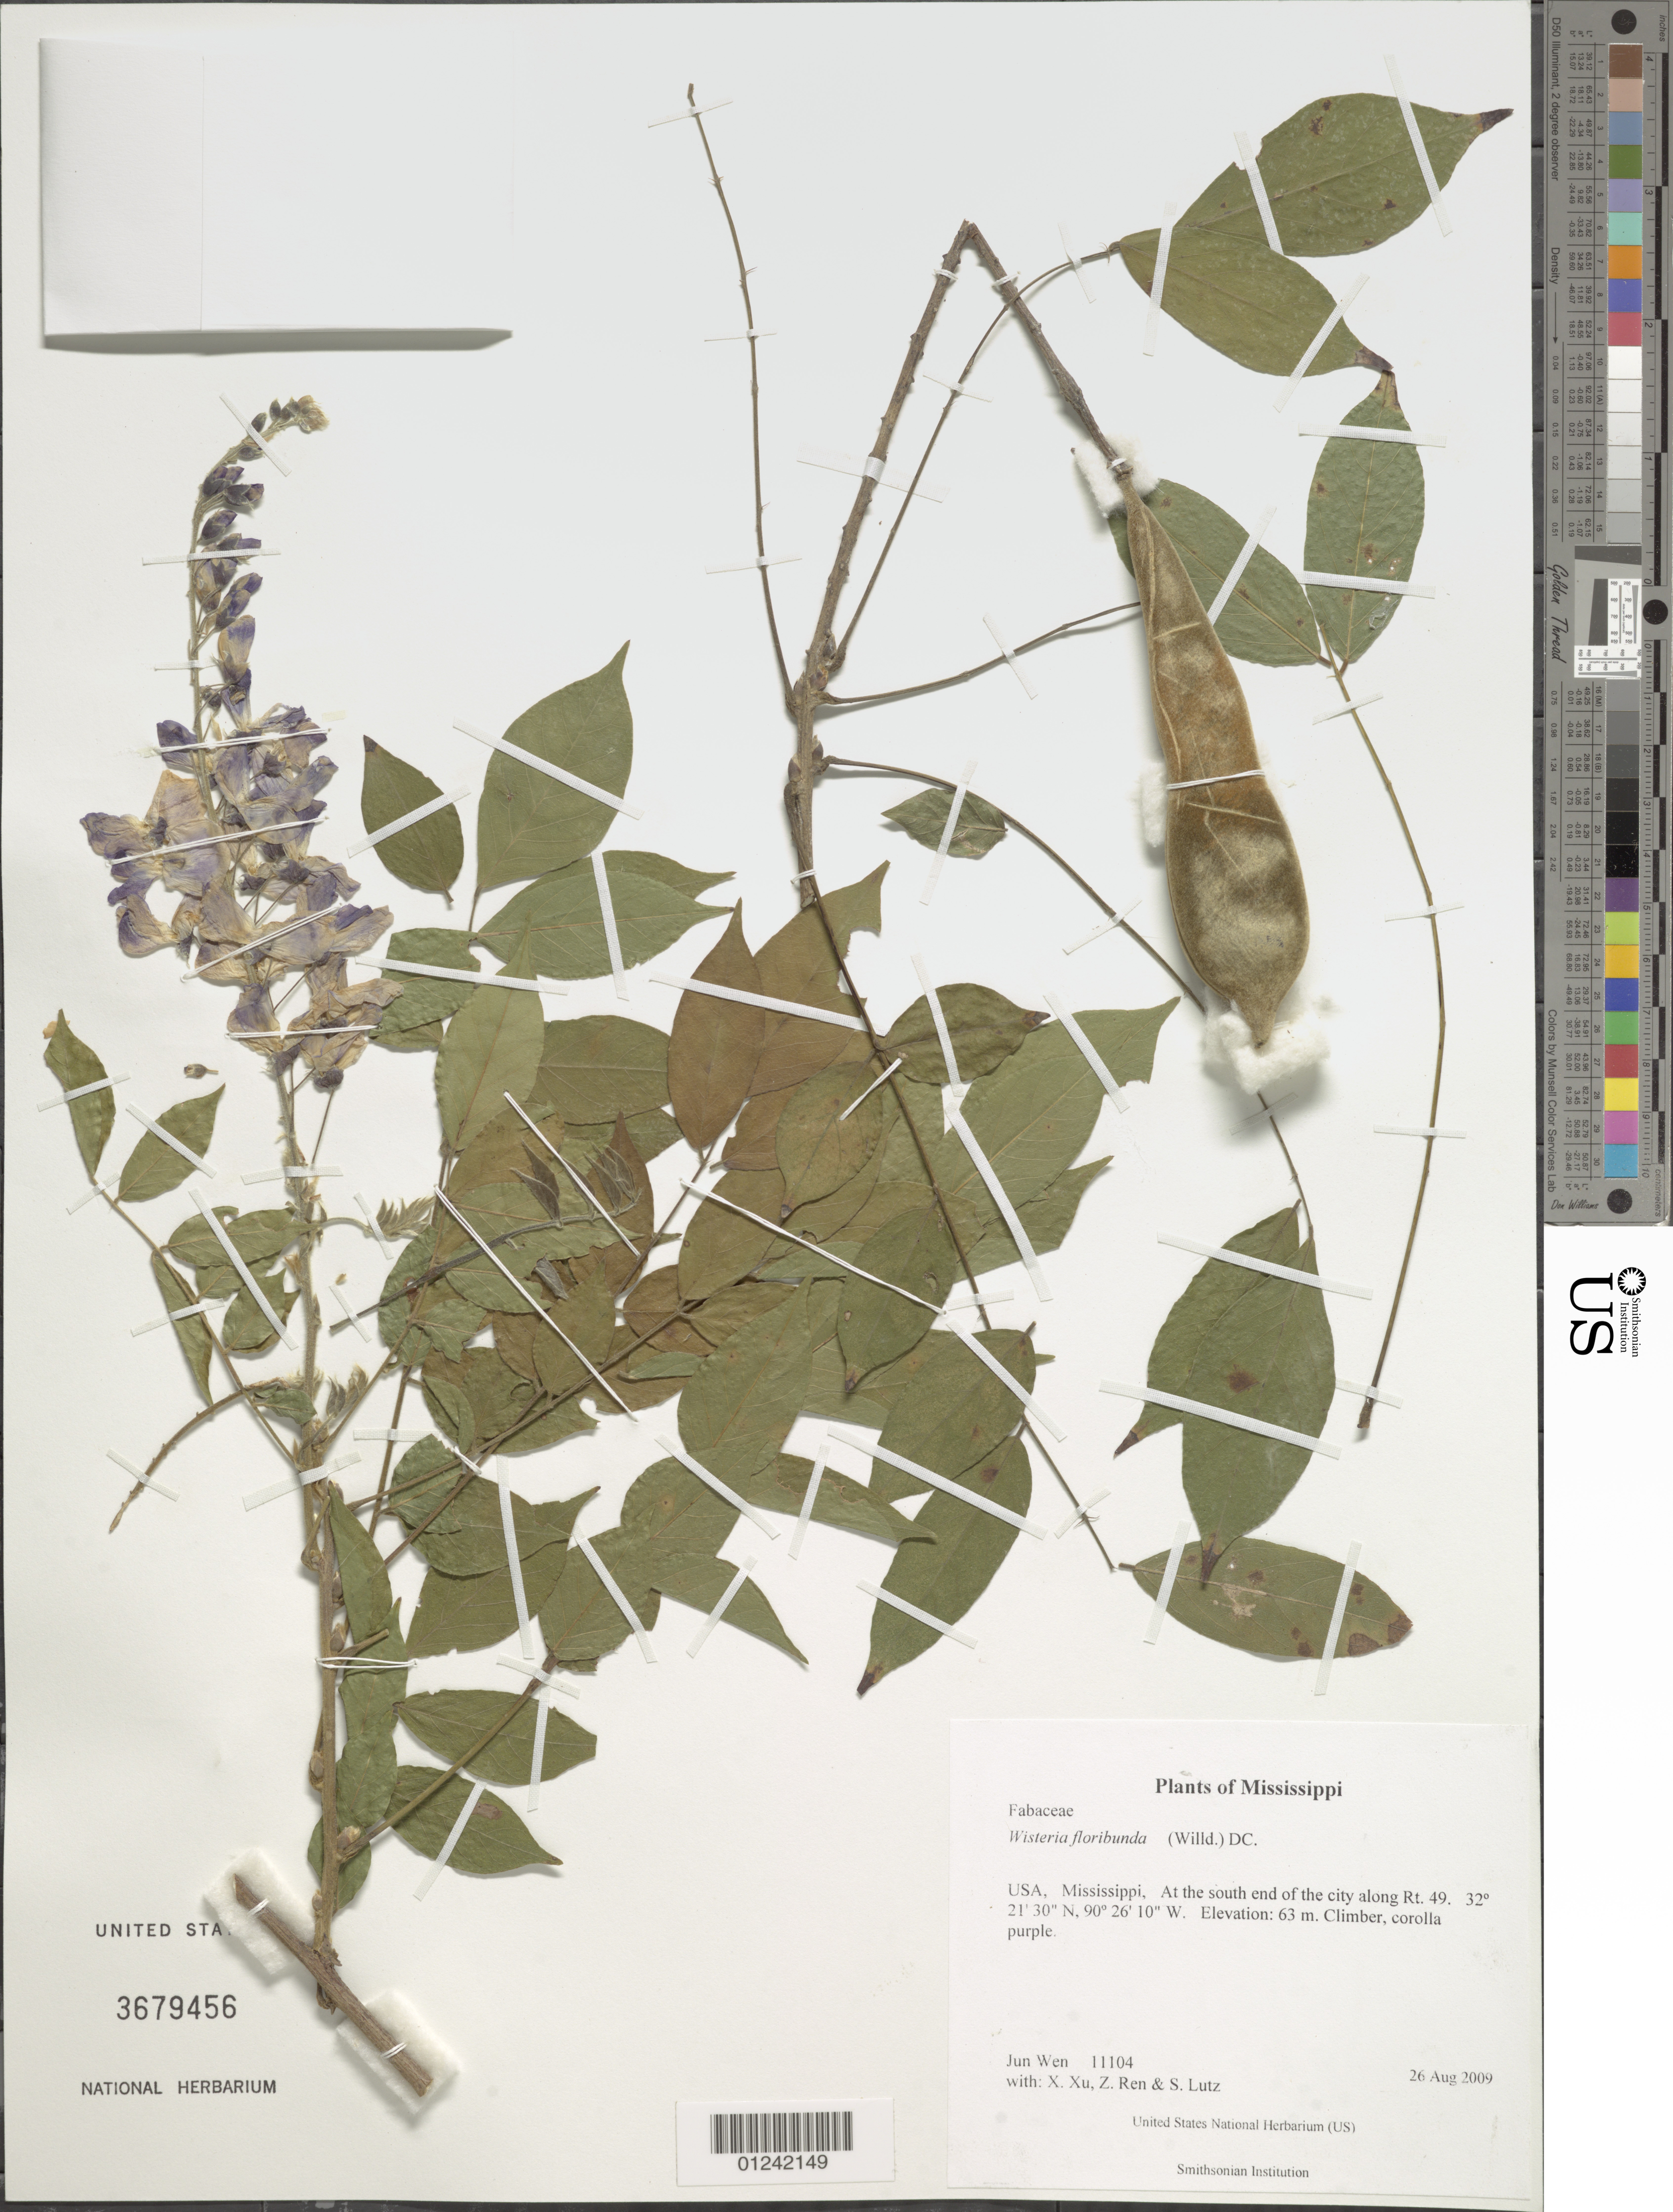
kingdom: Plantae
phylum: Tracheophyta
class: Magnoliopsida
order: Fabales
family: Fabaceae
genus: Wisteria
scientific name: Wisteria floribunda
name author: (Willd.) DC.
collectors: J. Wen, X. Xu, Z. Ren & S. Lutz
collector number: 11104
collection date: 2009-08-26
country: United States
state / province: Mississippi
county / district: Forrest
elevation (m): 63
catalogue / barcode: US 3679456